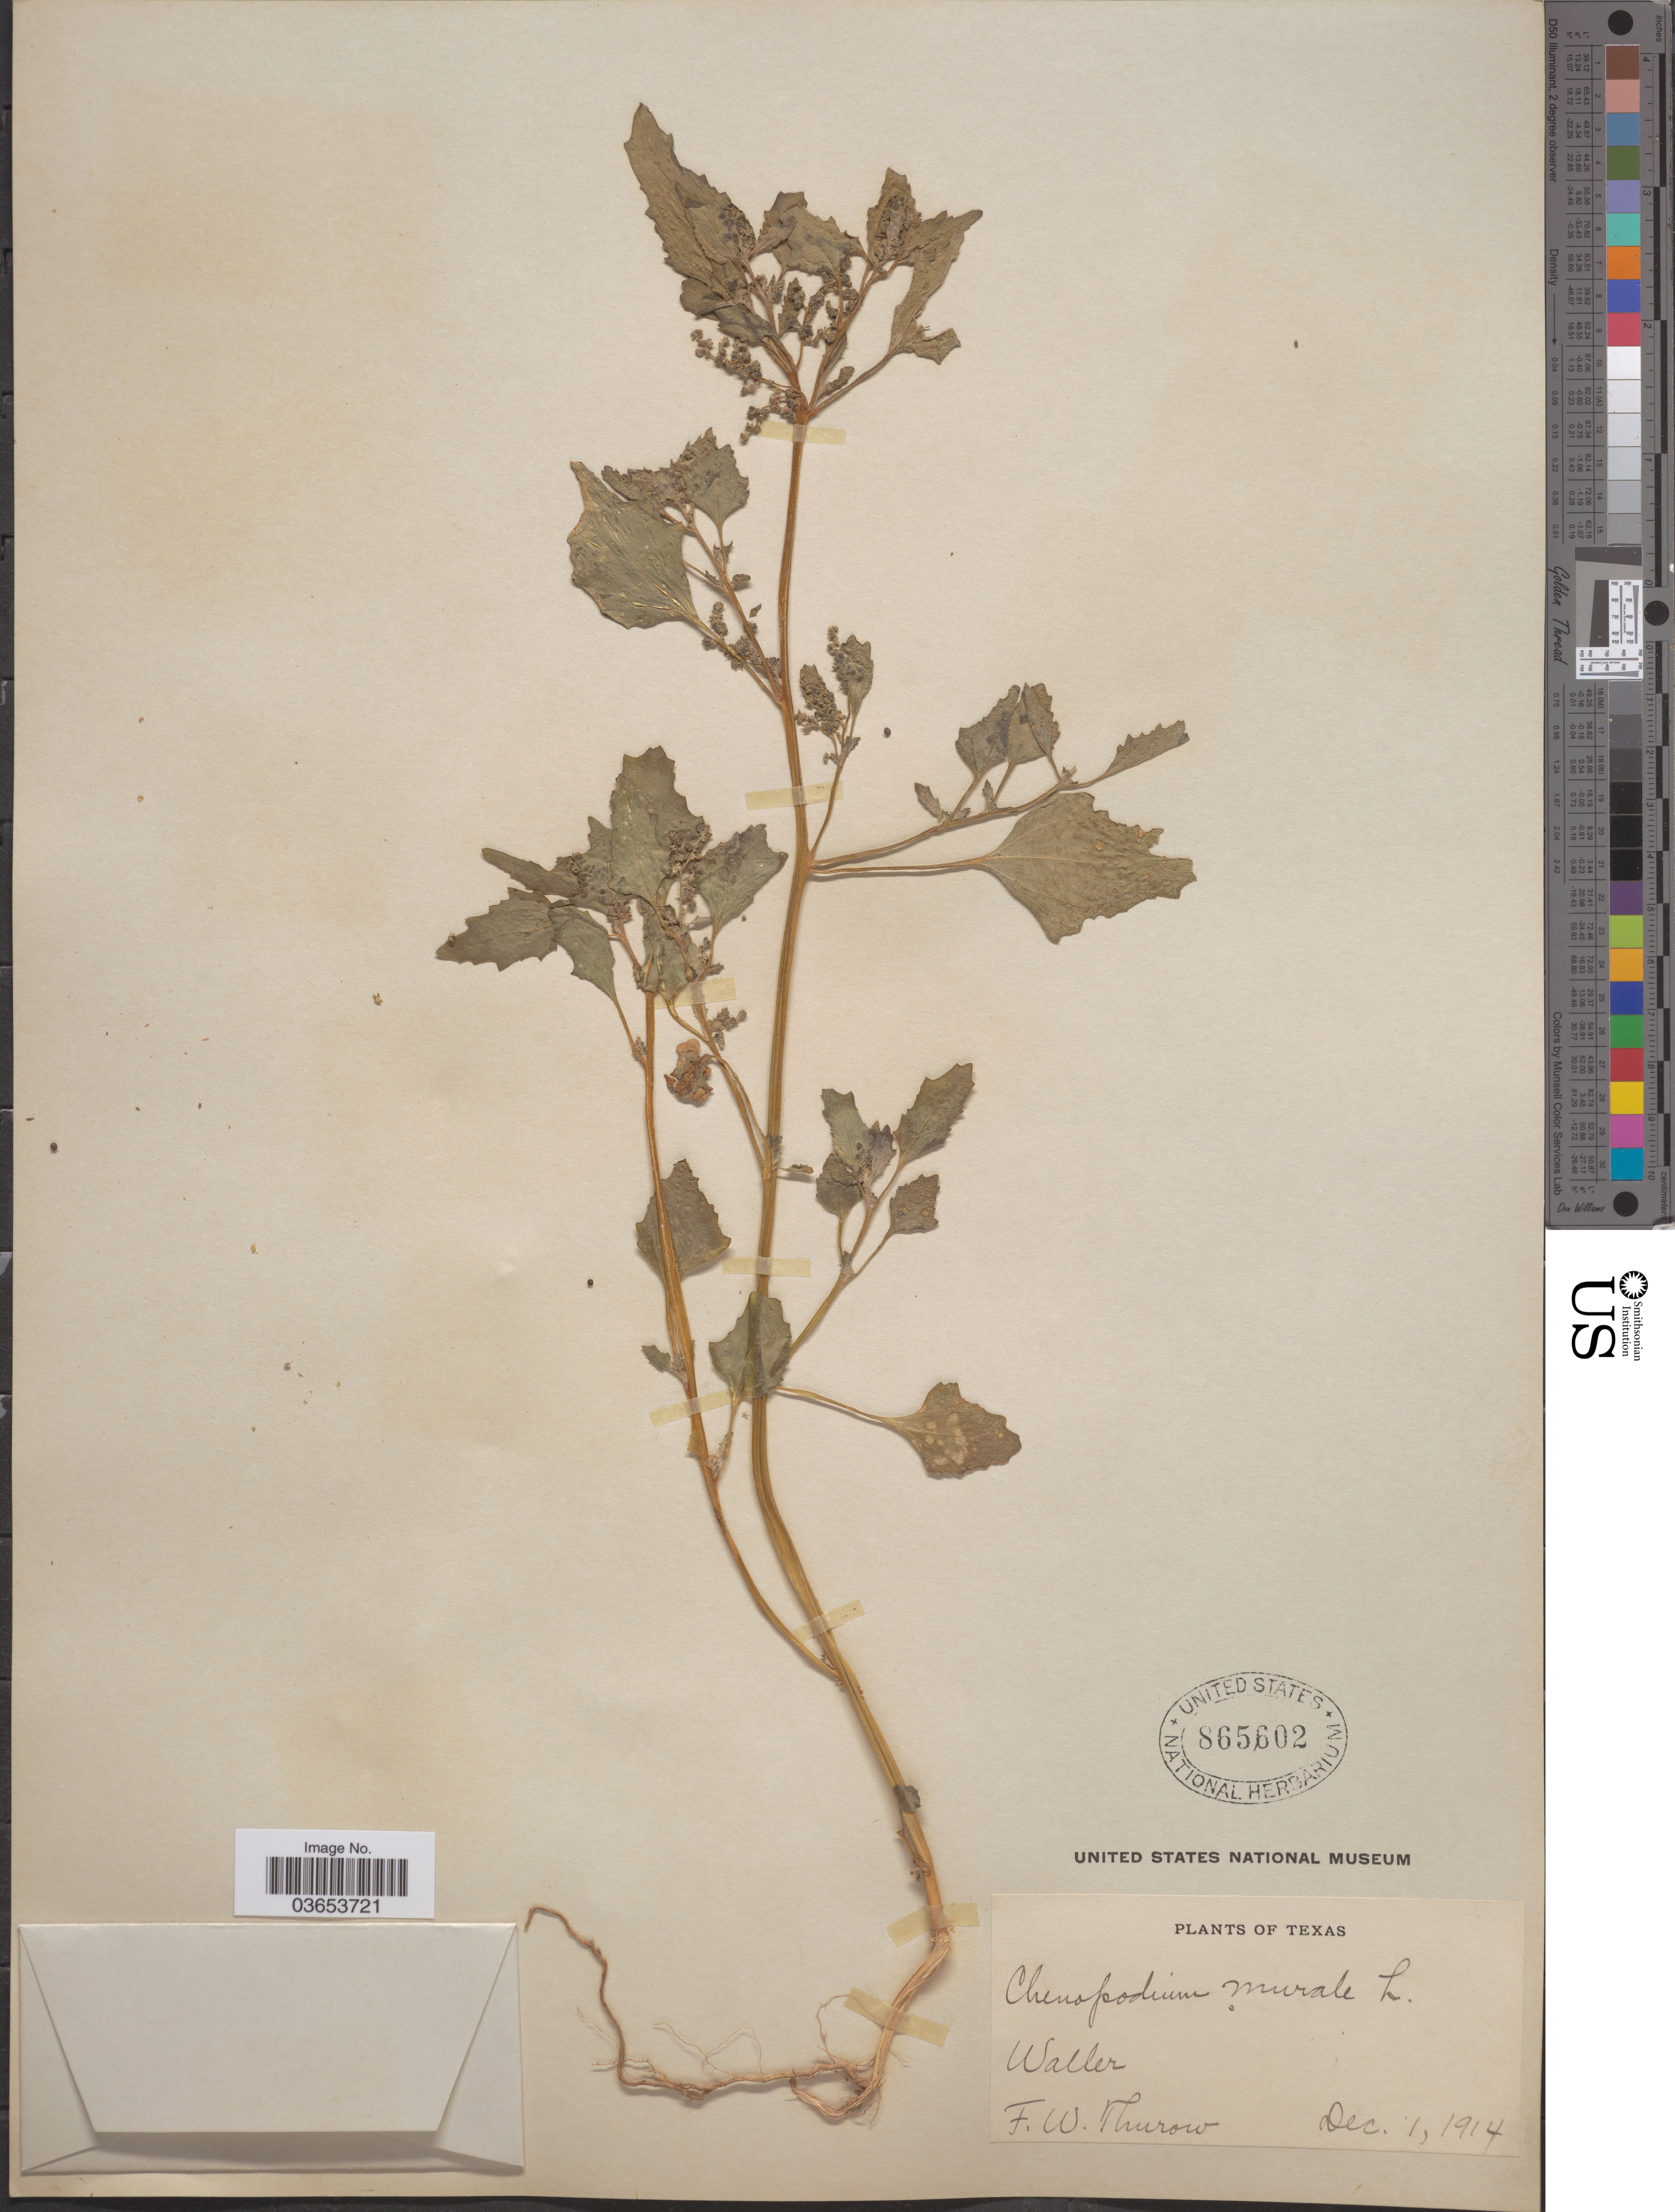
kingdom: Plantae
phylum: Tracheophyta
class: Magnoliopsida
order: Caryophyllales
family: Amaranthaceae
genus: Chenopodium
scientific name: Chenopodium murale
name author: L.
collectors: F. W. Thurow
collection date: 1914-12-01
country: United States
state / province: Texas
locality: Waller.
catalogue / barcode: US 865602